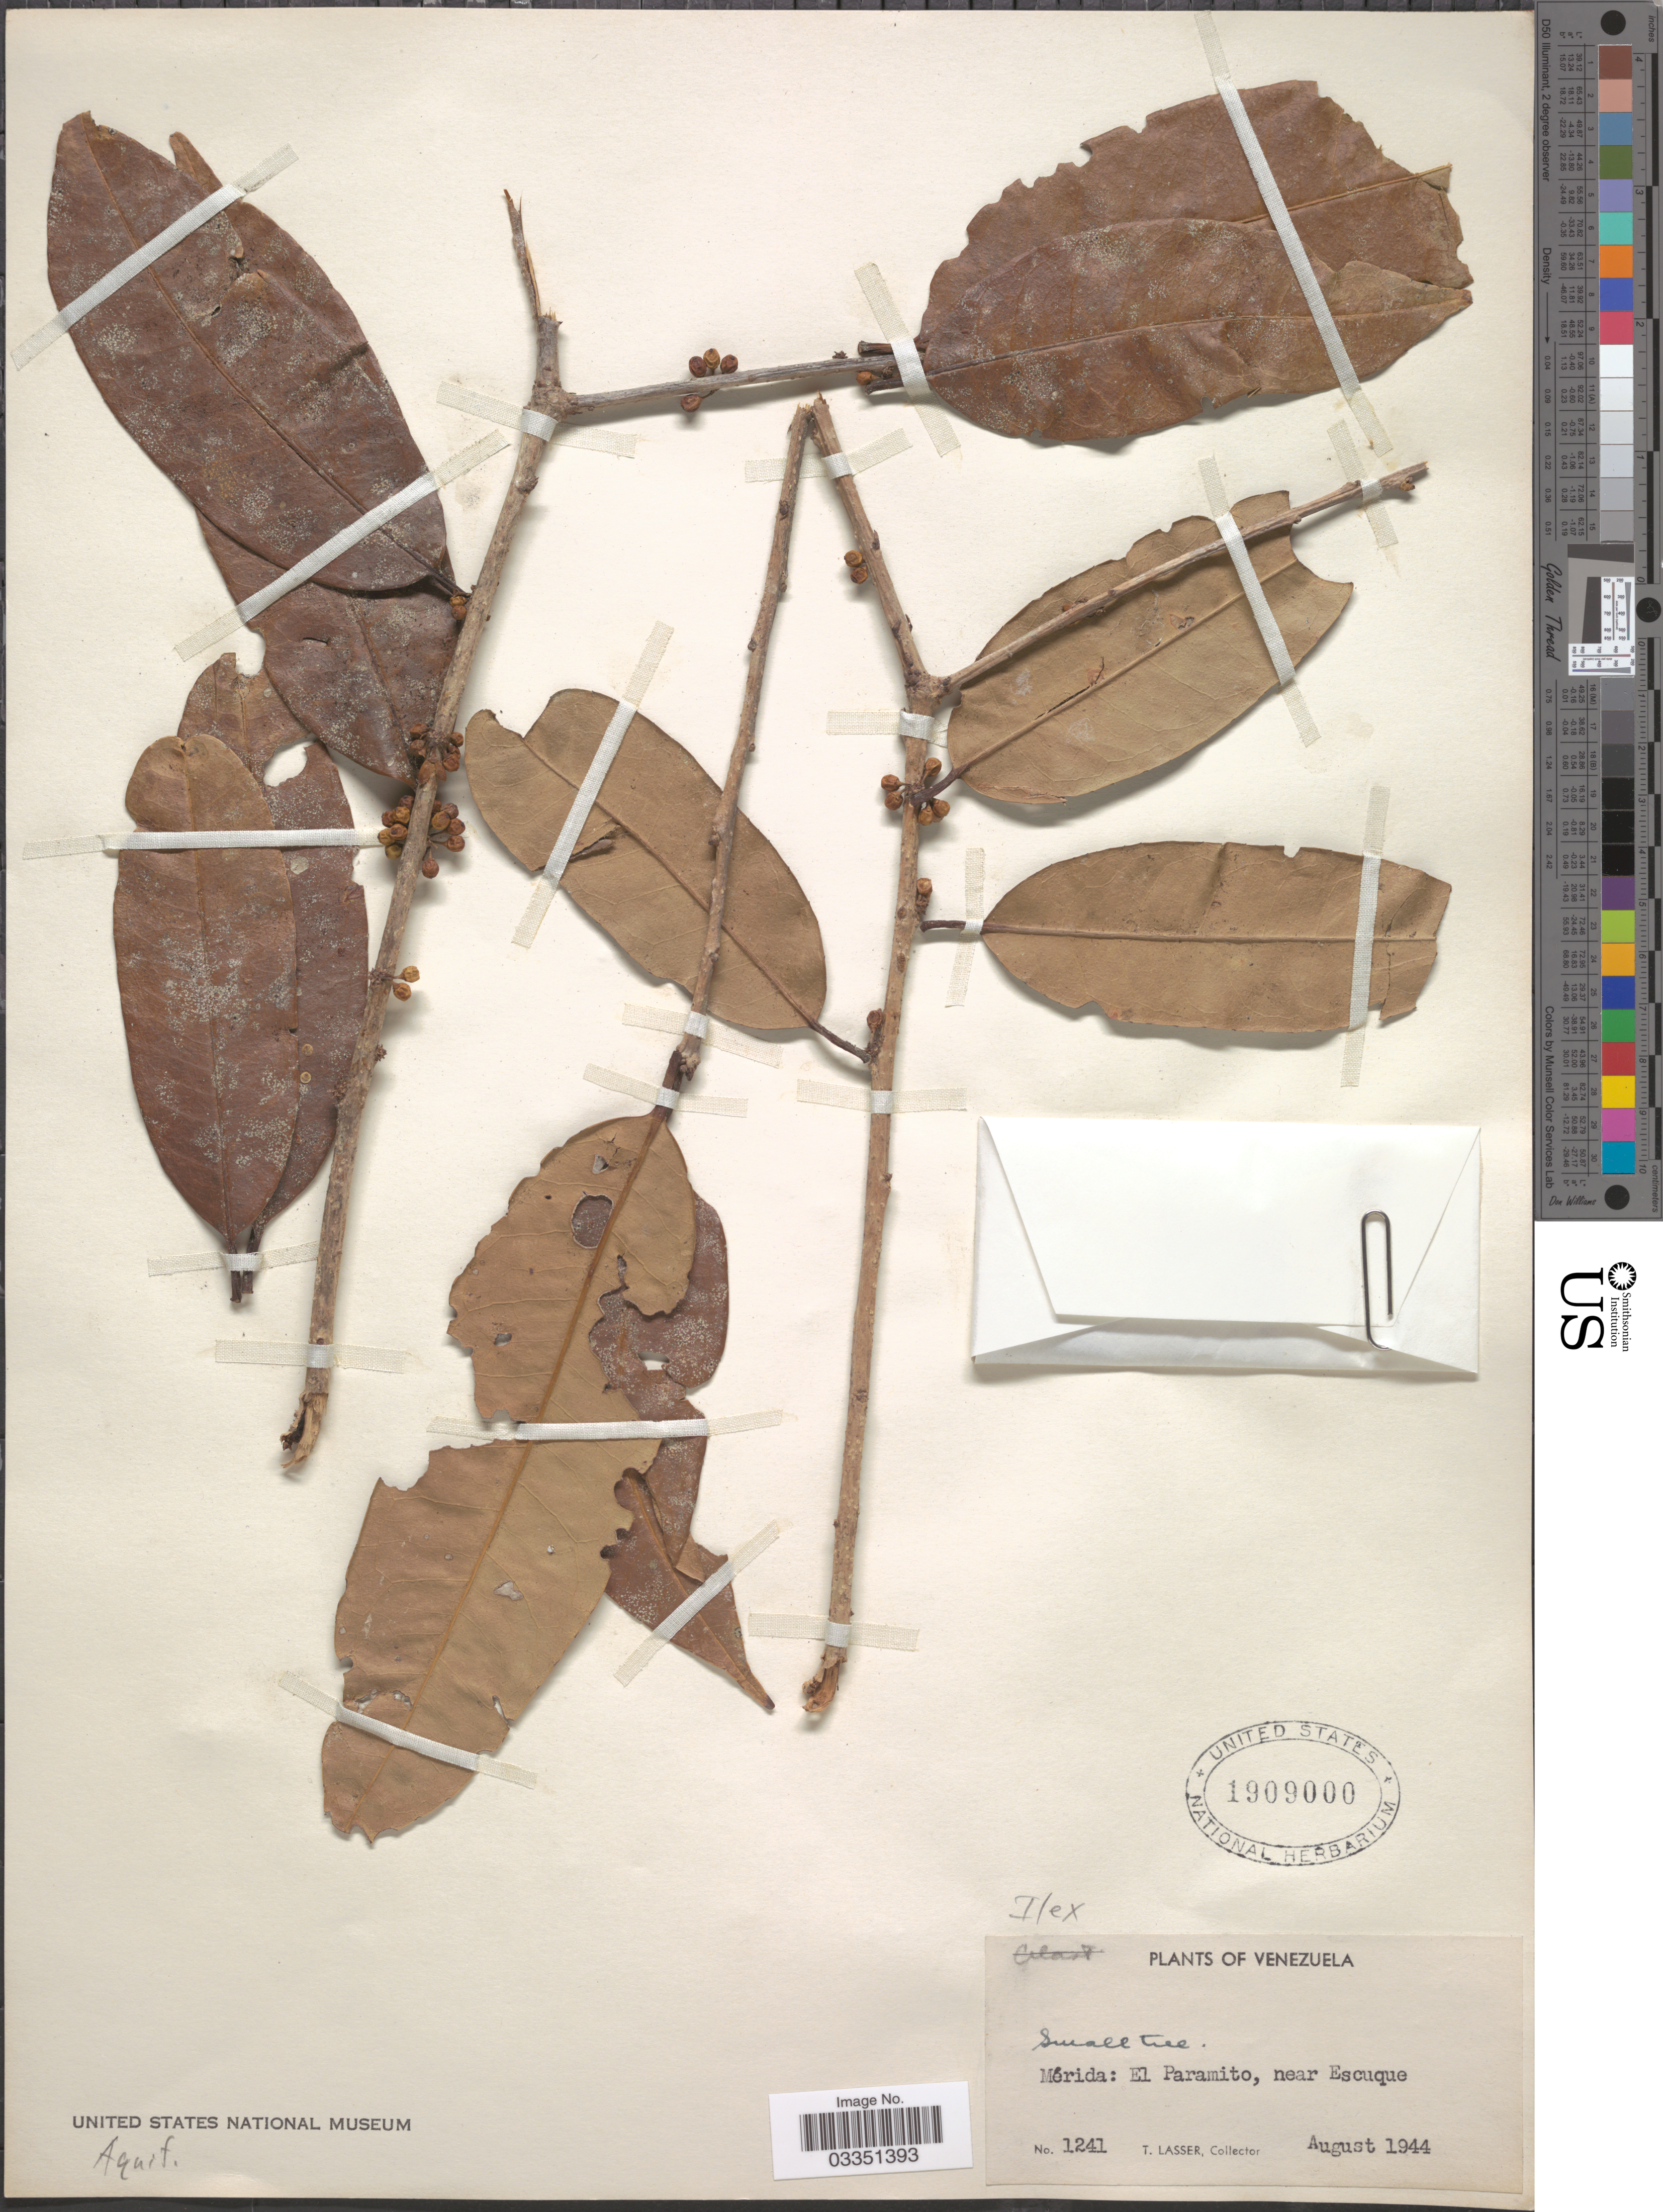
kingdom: Plantae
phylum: Tracheophyta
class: Magnoliopsida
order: Aquifoliales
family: Aquifoliaceae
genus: Ilex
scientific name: Ilex sp.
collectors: T. Lasser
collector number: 1241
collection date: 1944-08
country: Venezuela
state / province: Mérida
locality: El Paramito, near Escuque.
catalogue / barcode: US 1909000